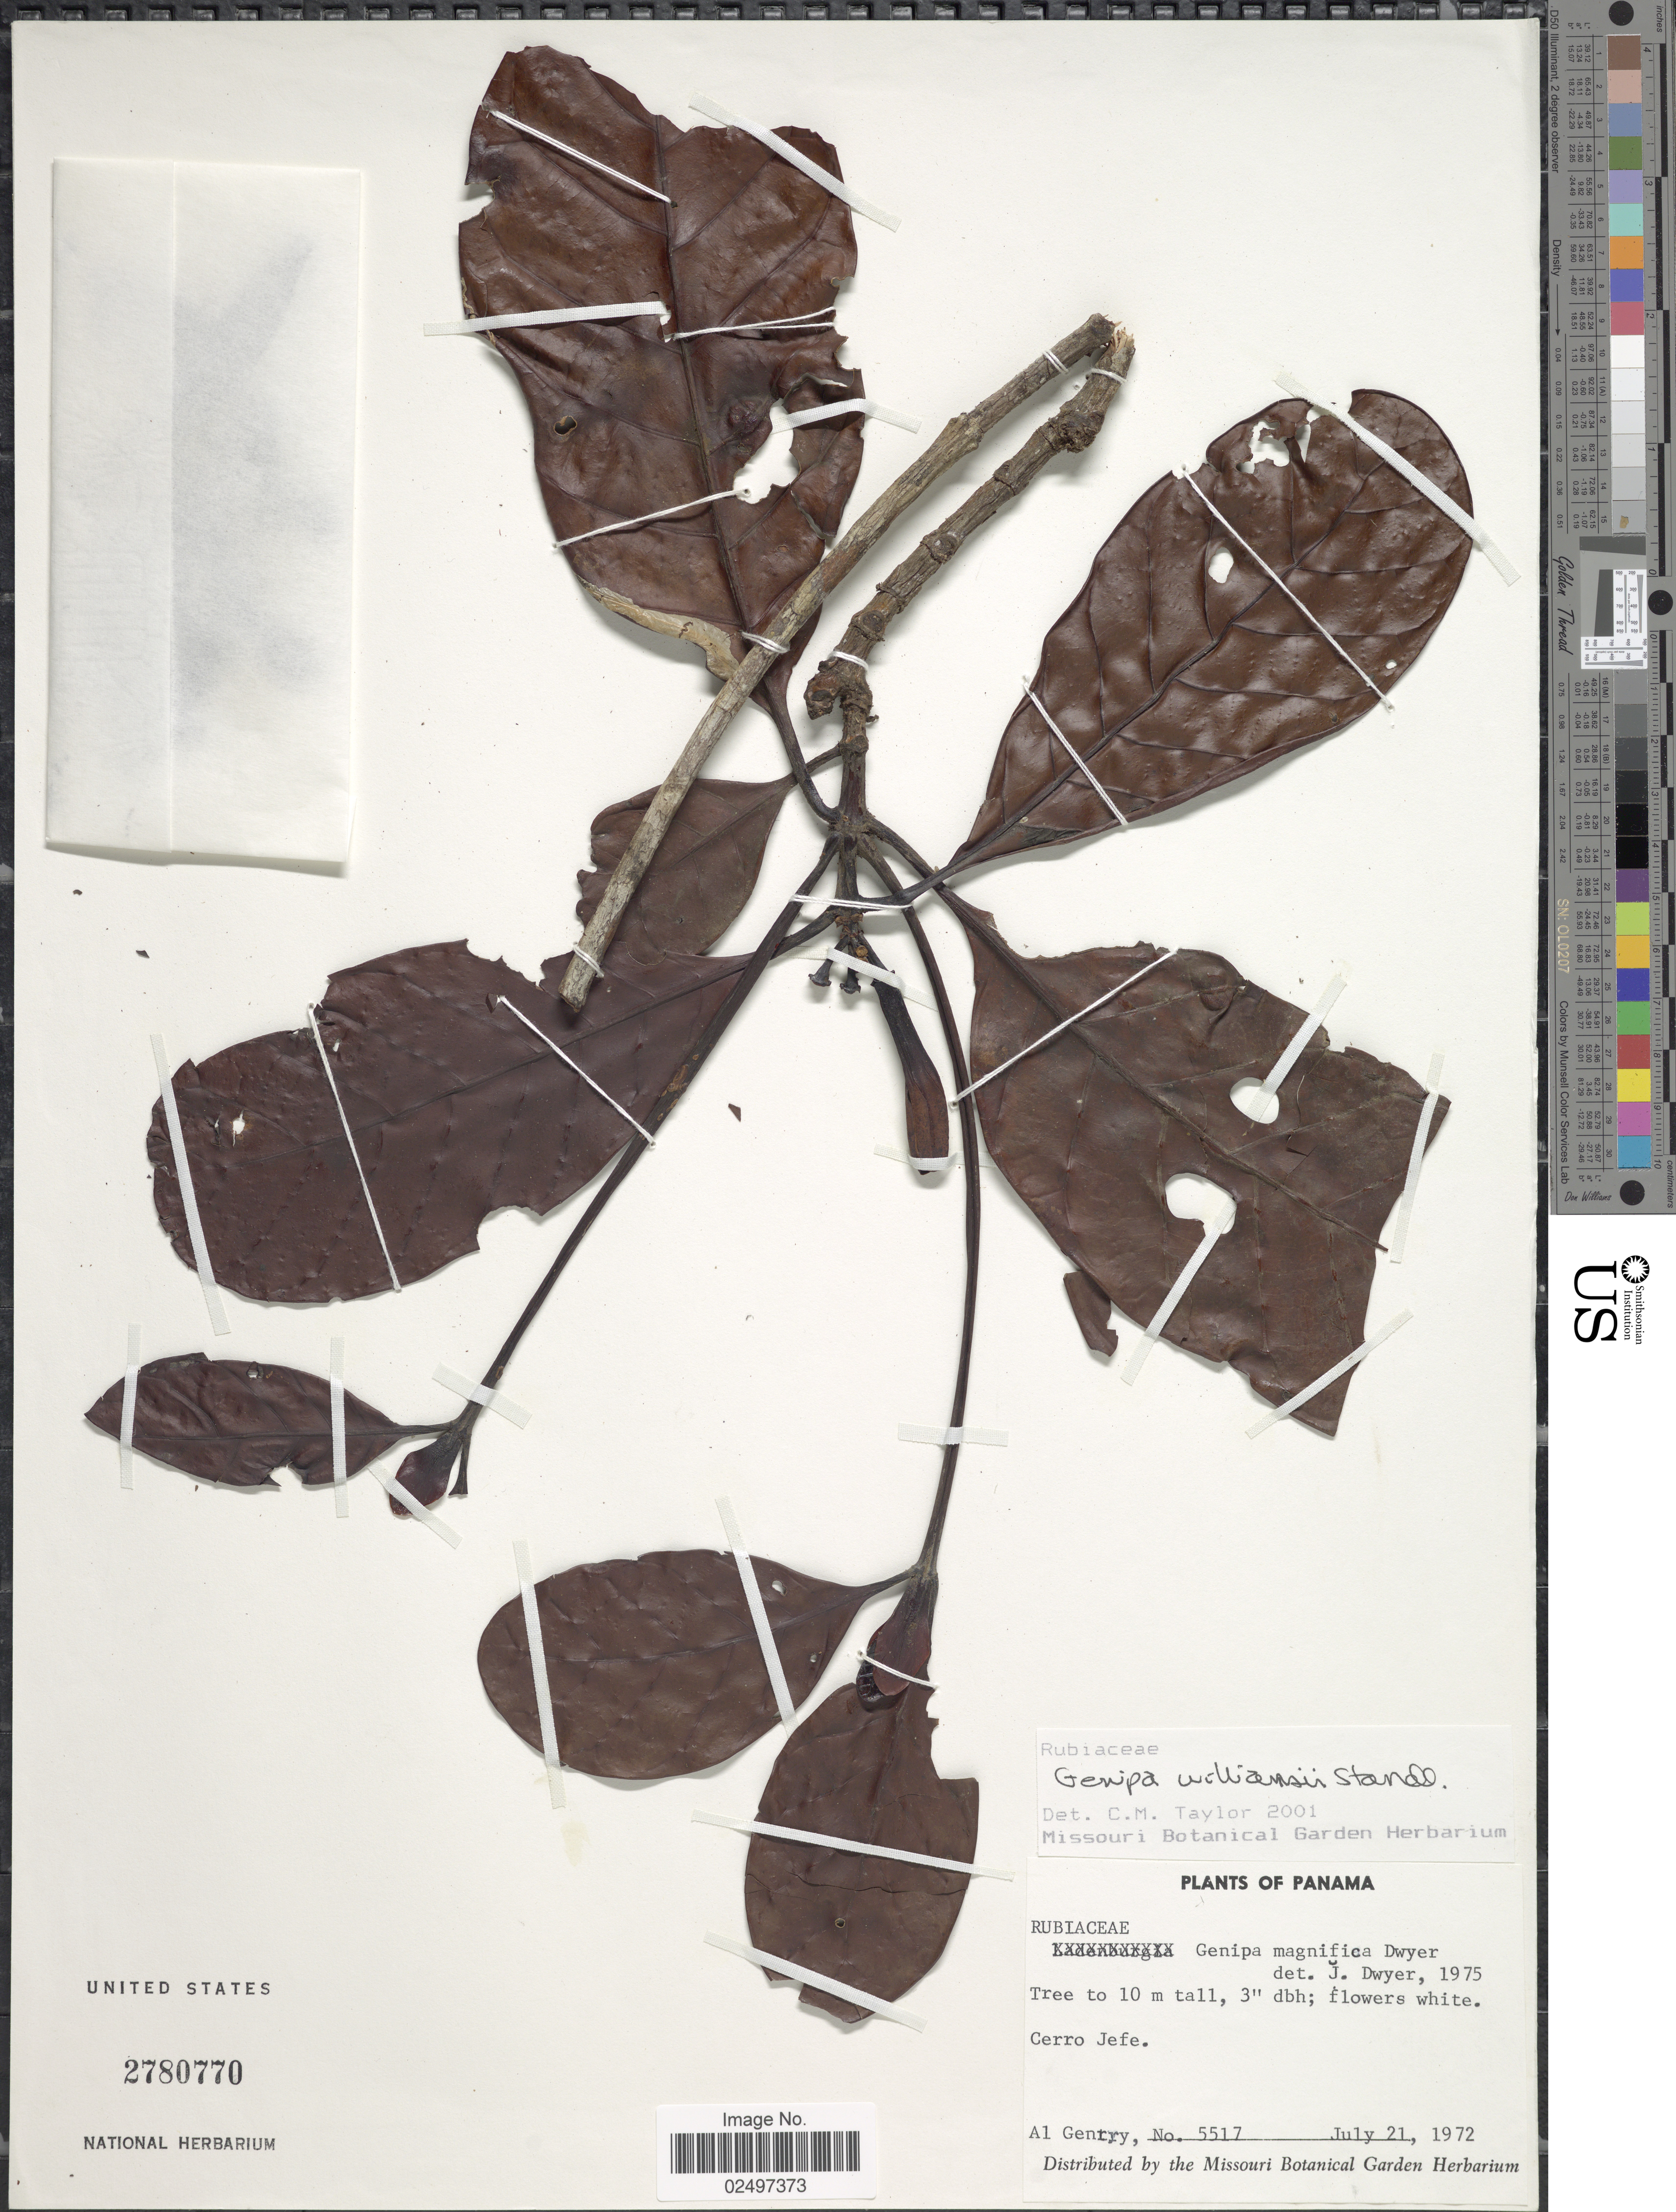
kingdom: Plantae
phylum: Tracheophyta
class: Magnoliopsida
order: Gentianales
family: Rubiaceae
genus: Genipa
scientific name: Genipa williamsii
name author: Standl.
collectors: A. H. Gentry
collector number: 5517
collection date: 1972-07-21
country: Panama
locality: Cerro Jefe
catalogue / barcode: US 2780770